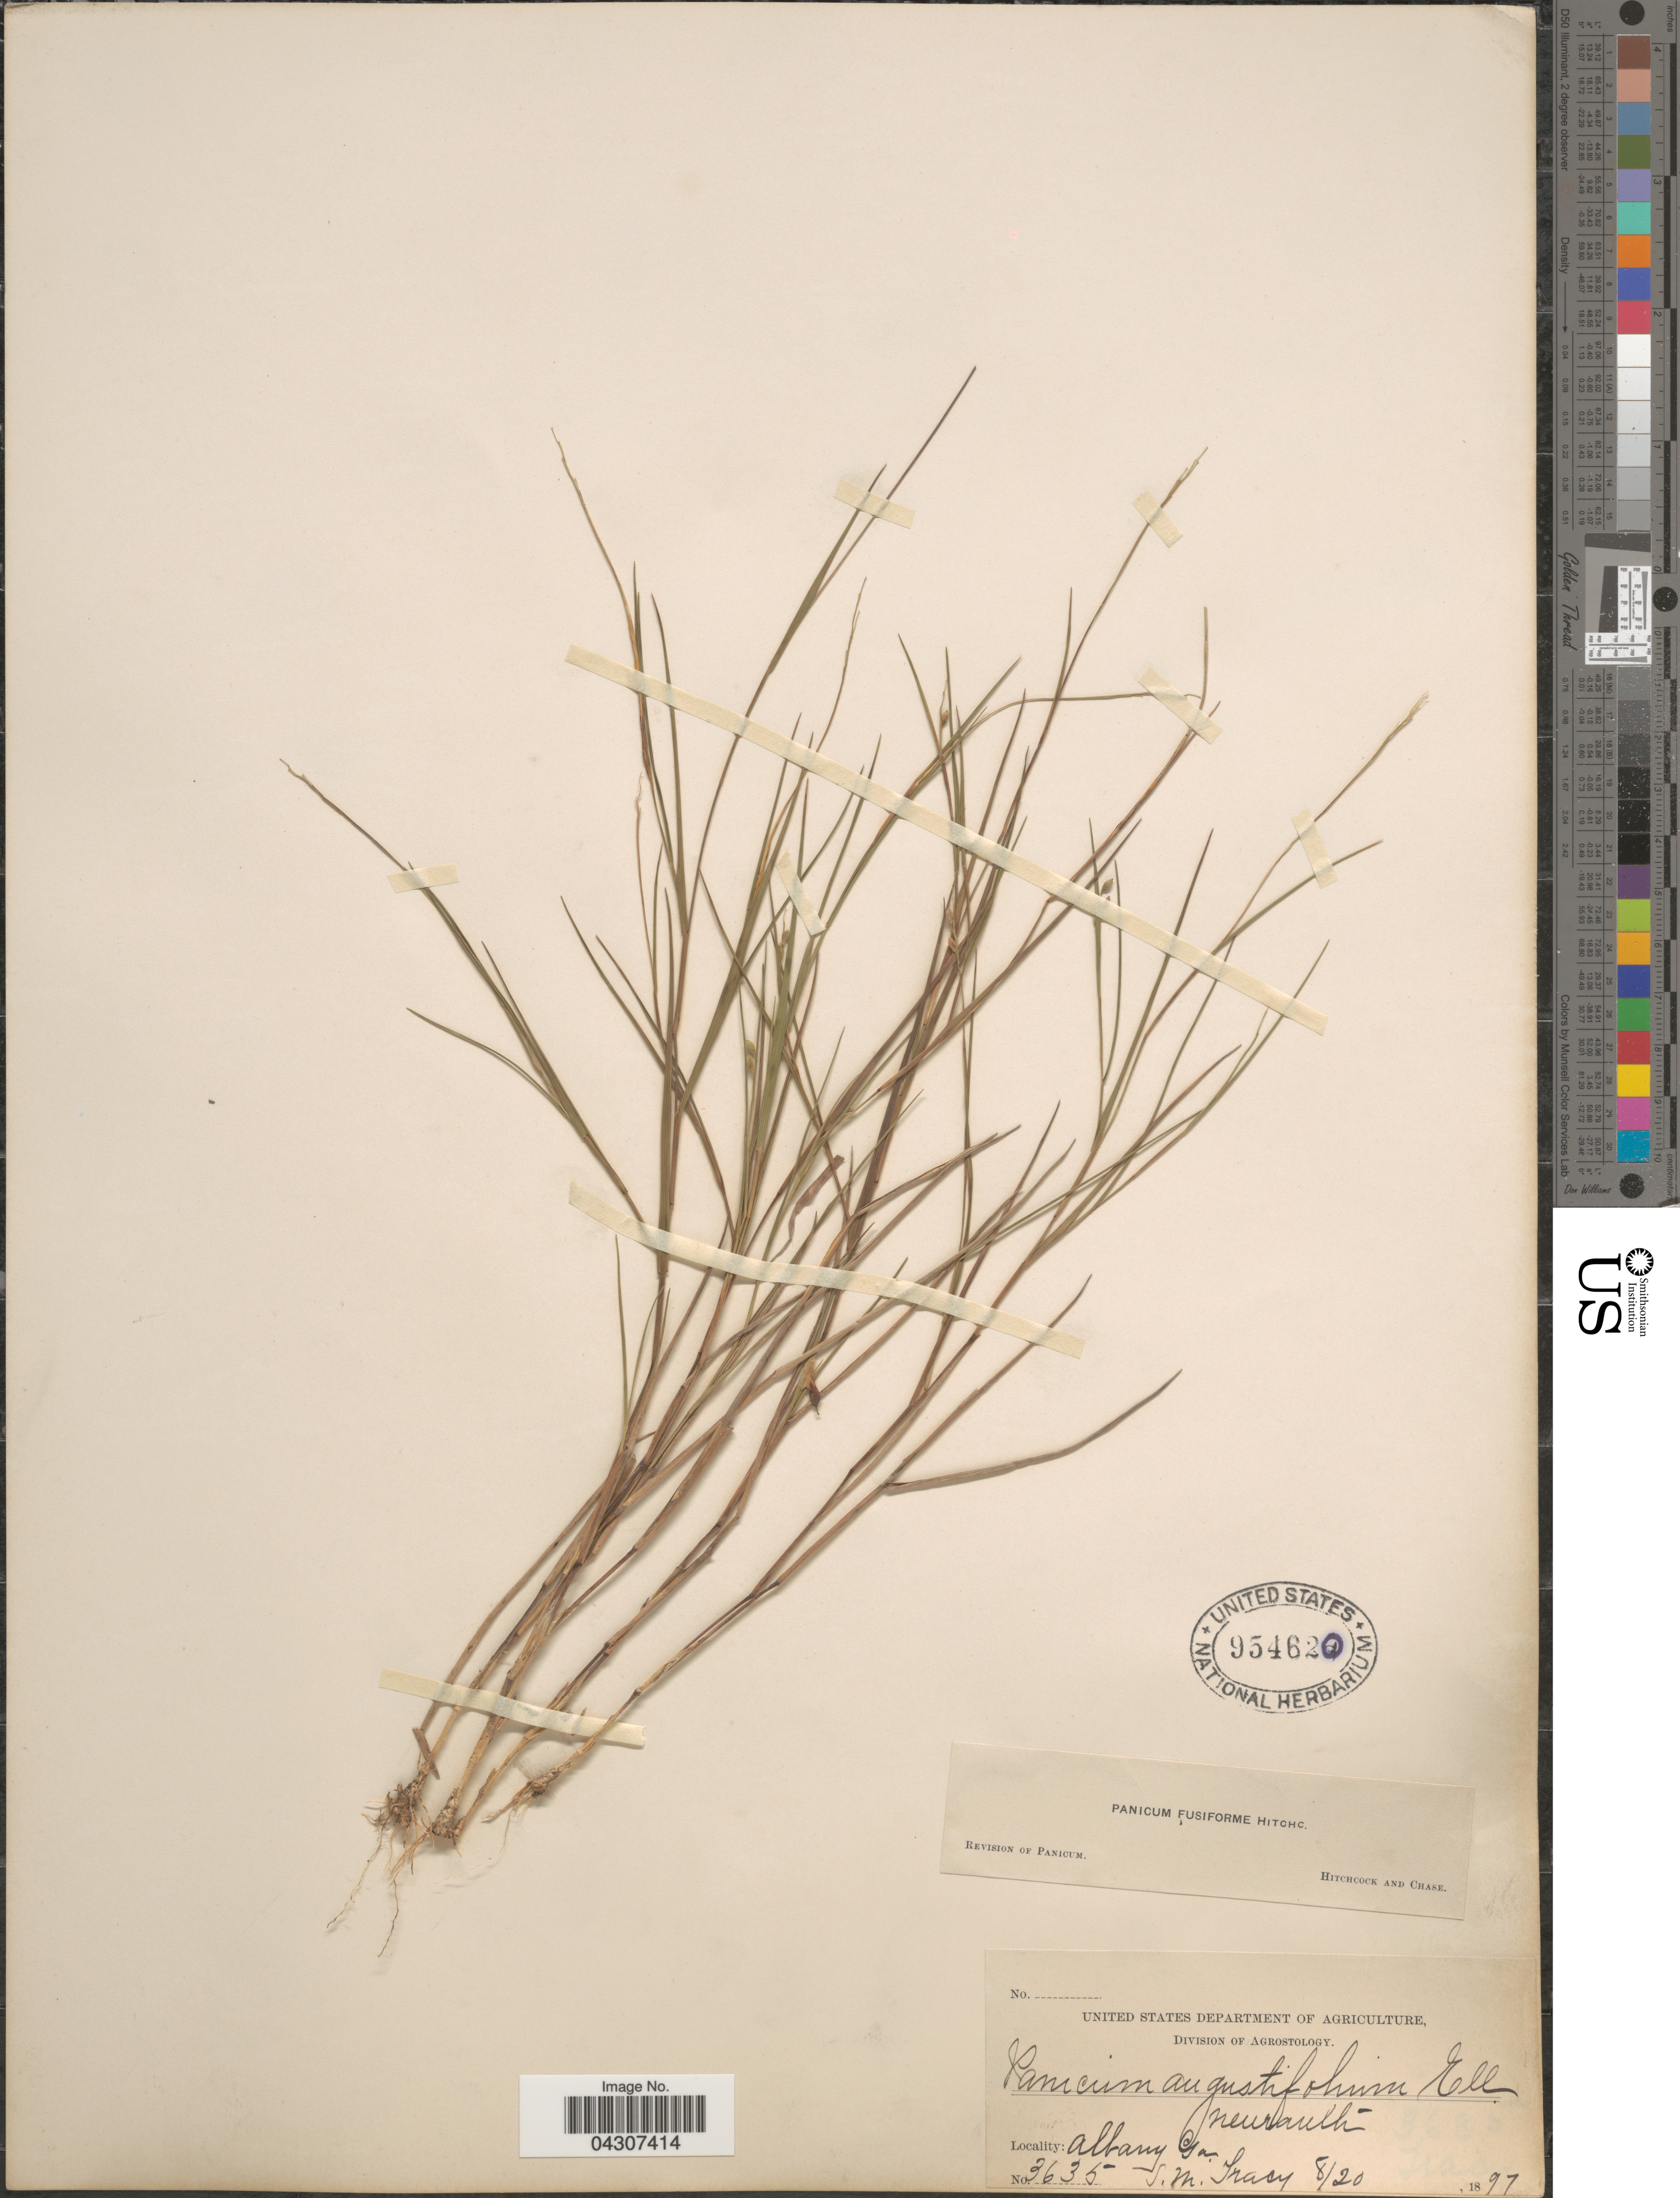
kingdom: Plantae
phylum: Tracheophyta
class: Liliopsida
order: Poales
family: Poaceae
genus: Dichanthelium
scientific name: Dichanthelium aciculare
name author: (Desv. ex Poir.) Gould & C.A. Clark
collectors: S. M. Tracy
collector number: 3635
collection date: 1897-08-20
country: United States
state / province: Georgia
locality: Albany.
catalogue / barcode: US 954620